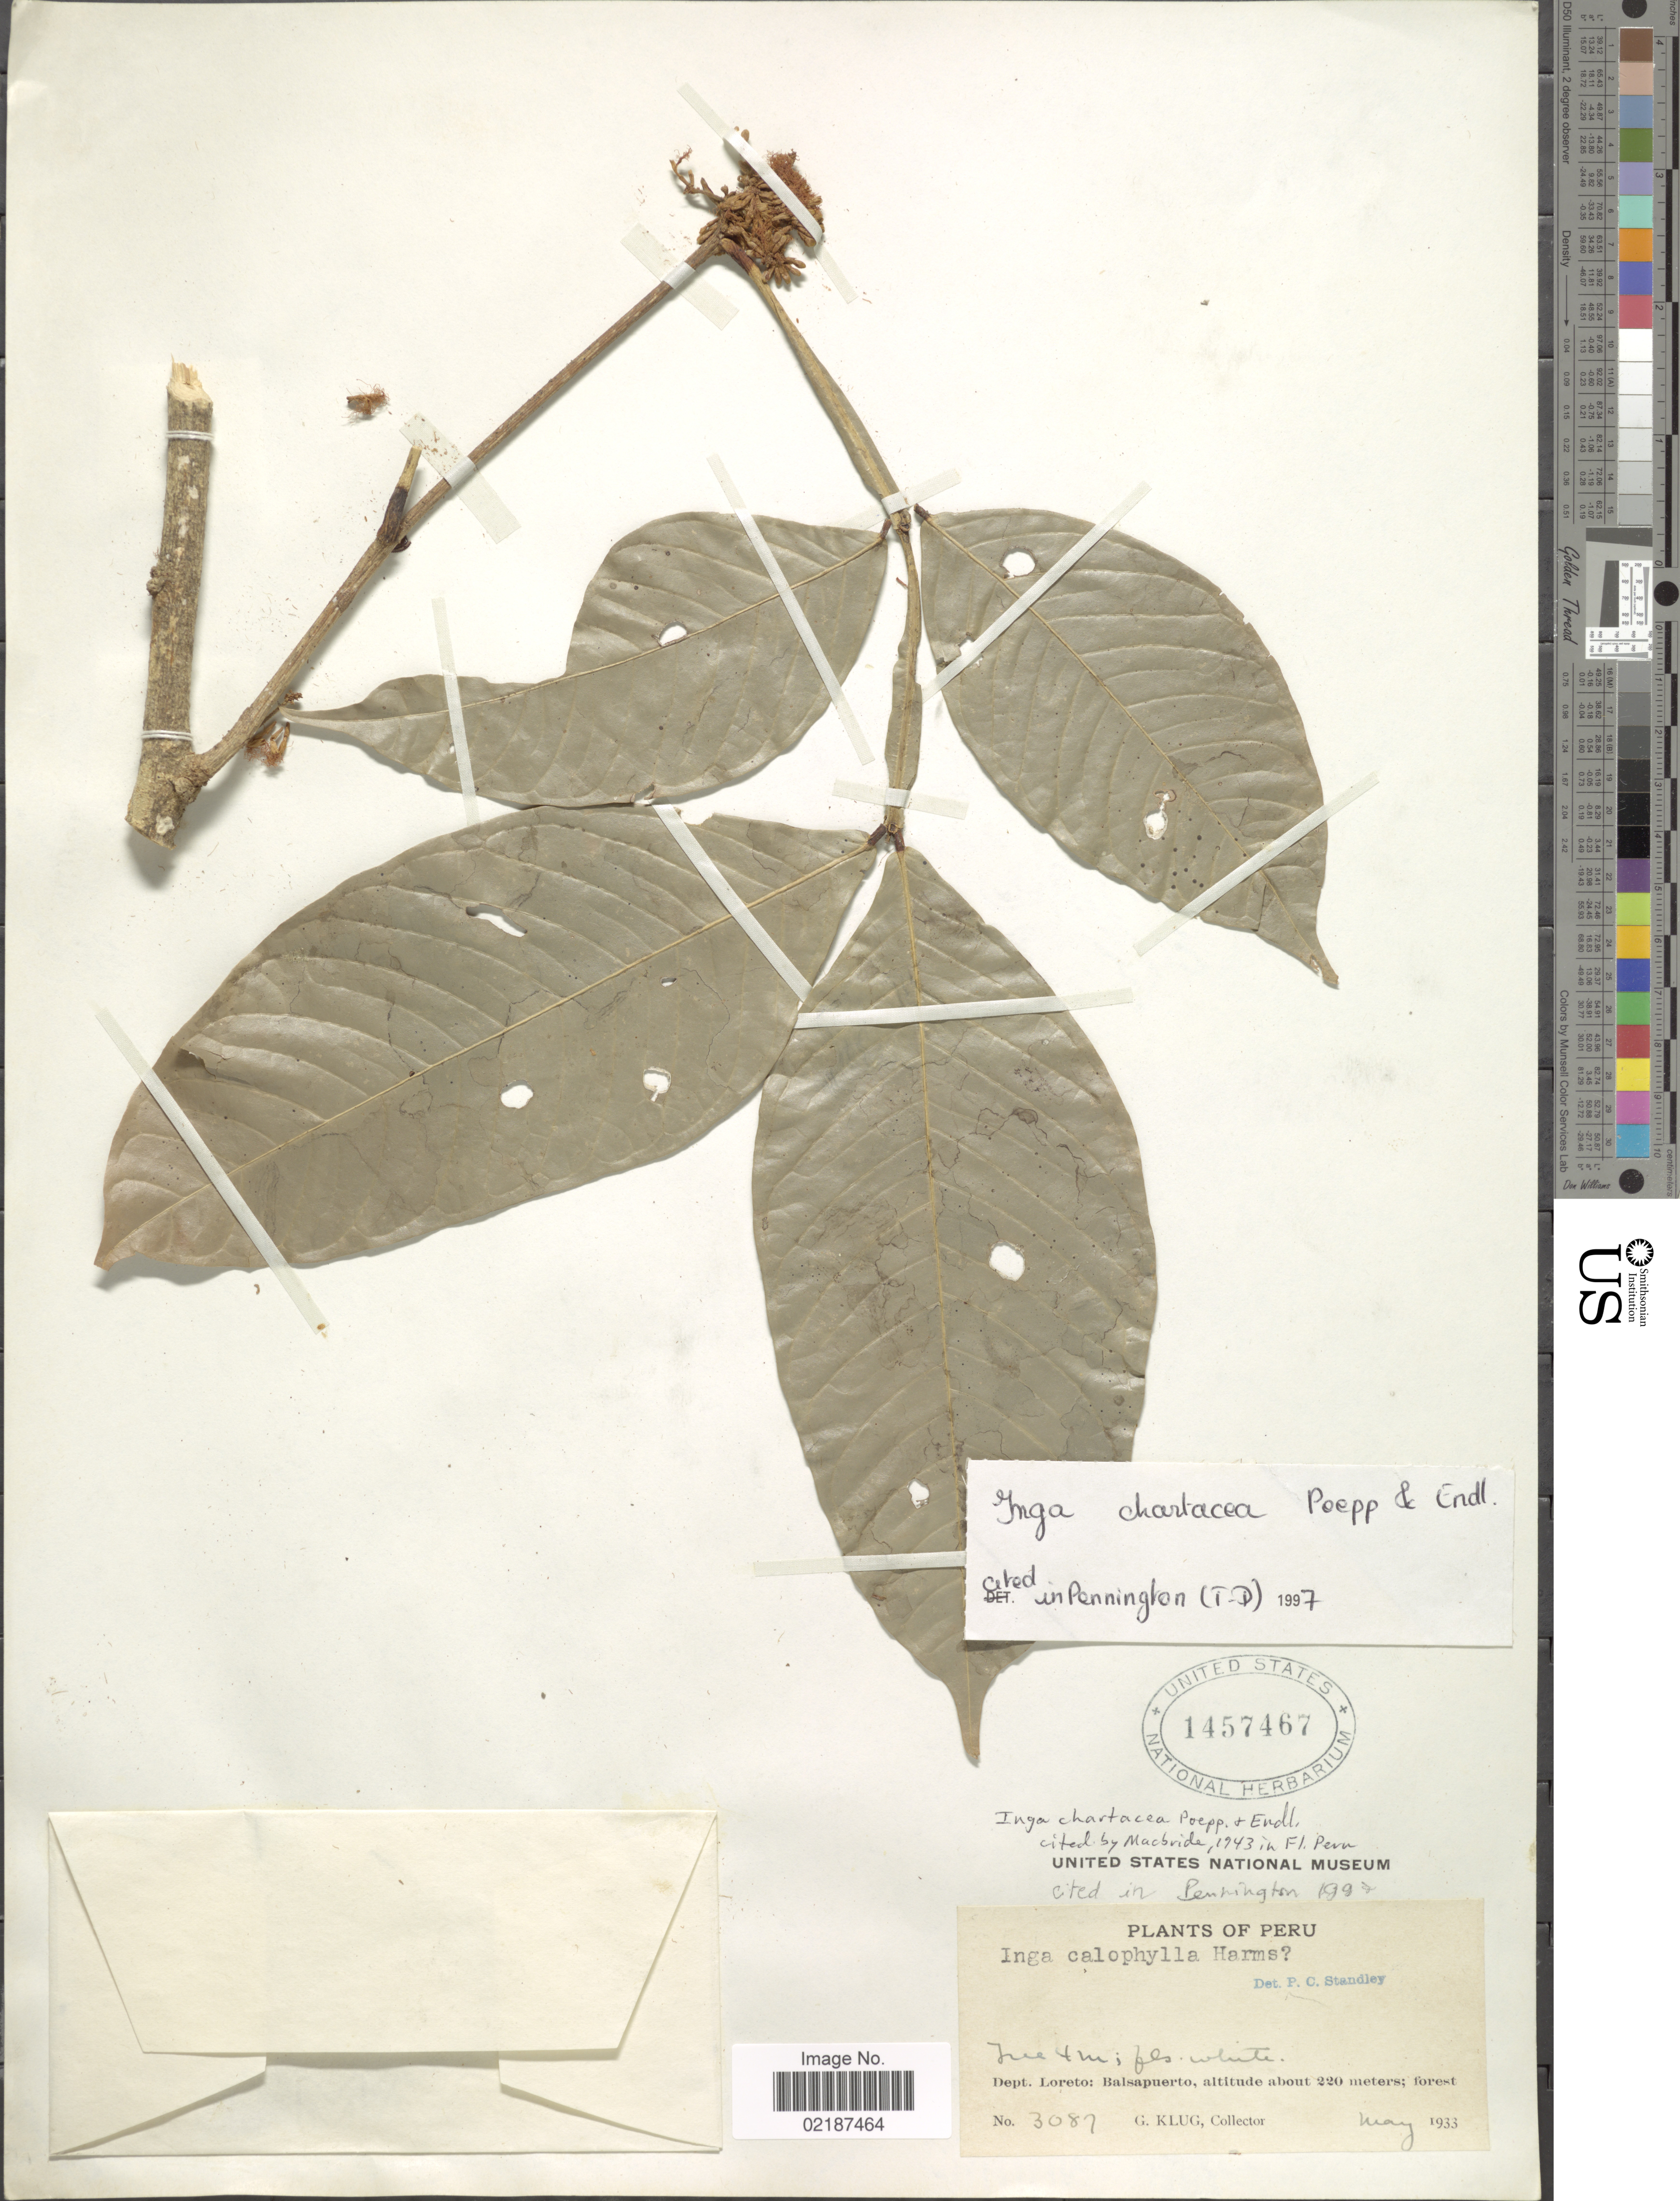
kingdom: Plantae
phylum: Tracheophyta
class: Magnoliopsida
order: Fabales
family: Fabaceae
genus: Inga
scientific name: Inga chartacea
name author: Poepp. & Endl.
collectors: G. Klug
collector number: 3087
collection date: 1933-05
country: Peru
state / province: Loreto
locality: Dept. Loreto: Balsapuerto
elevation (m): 220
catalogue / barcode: US 1457467